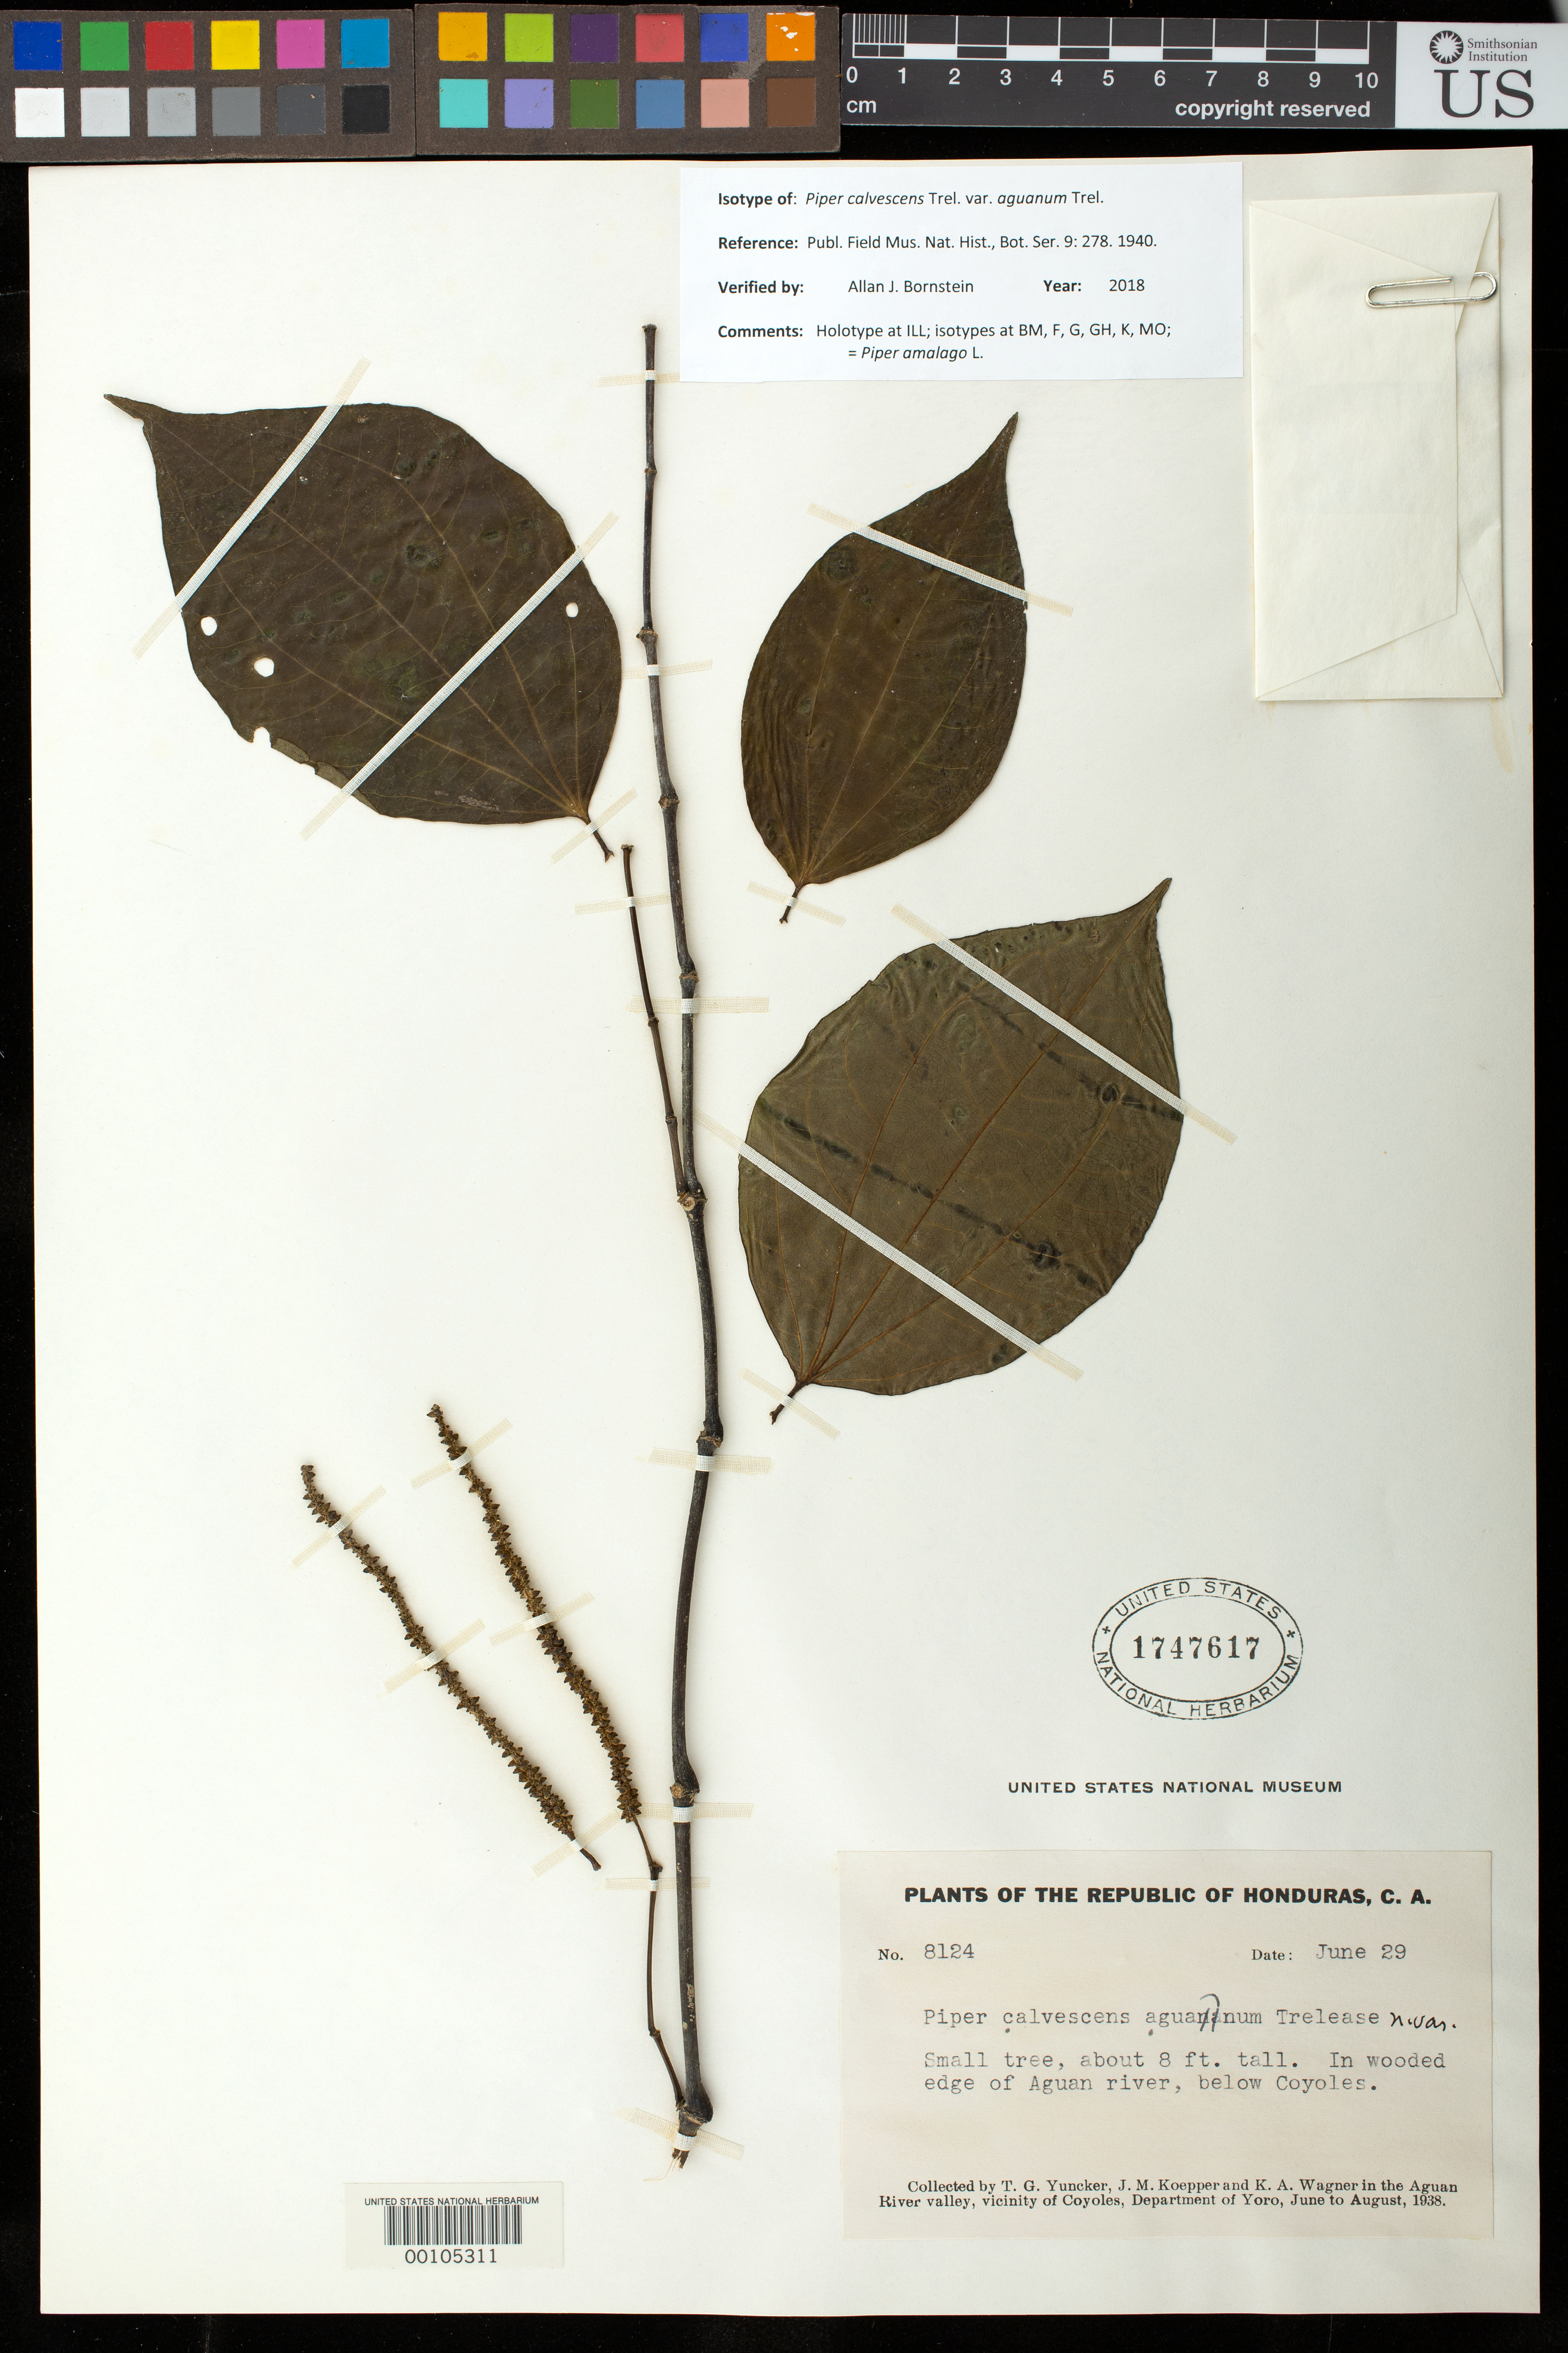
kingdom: Plantae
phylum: Tracheophyta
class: Magnoliopsida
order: Piperales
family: Piperaceae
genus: Piper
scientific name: Piper calvescens var. aguanum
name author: Trel.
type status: Isotype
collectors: T. G. Yuncker, J. M. Koepper & K. A. Wagner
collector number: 8124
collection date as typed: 29 Jun 1938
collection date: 1938-06-29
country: Honduras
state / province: Yoro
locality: Aguan River Valley, vicinity of Coyoles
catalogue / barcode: US 1747617